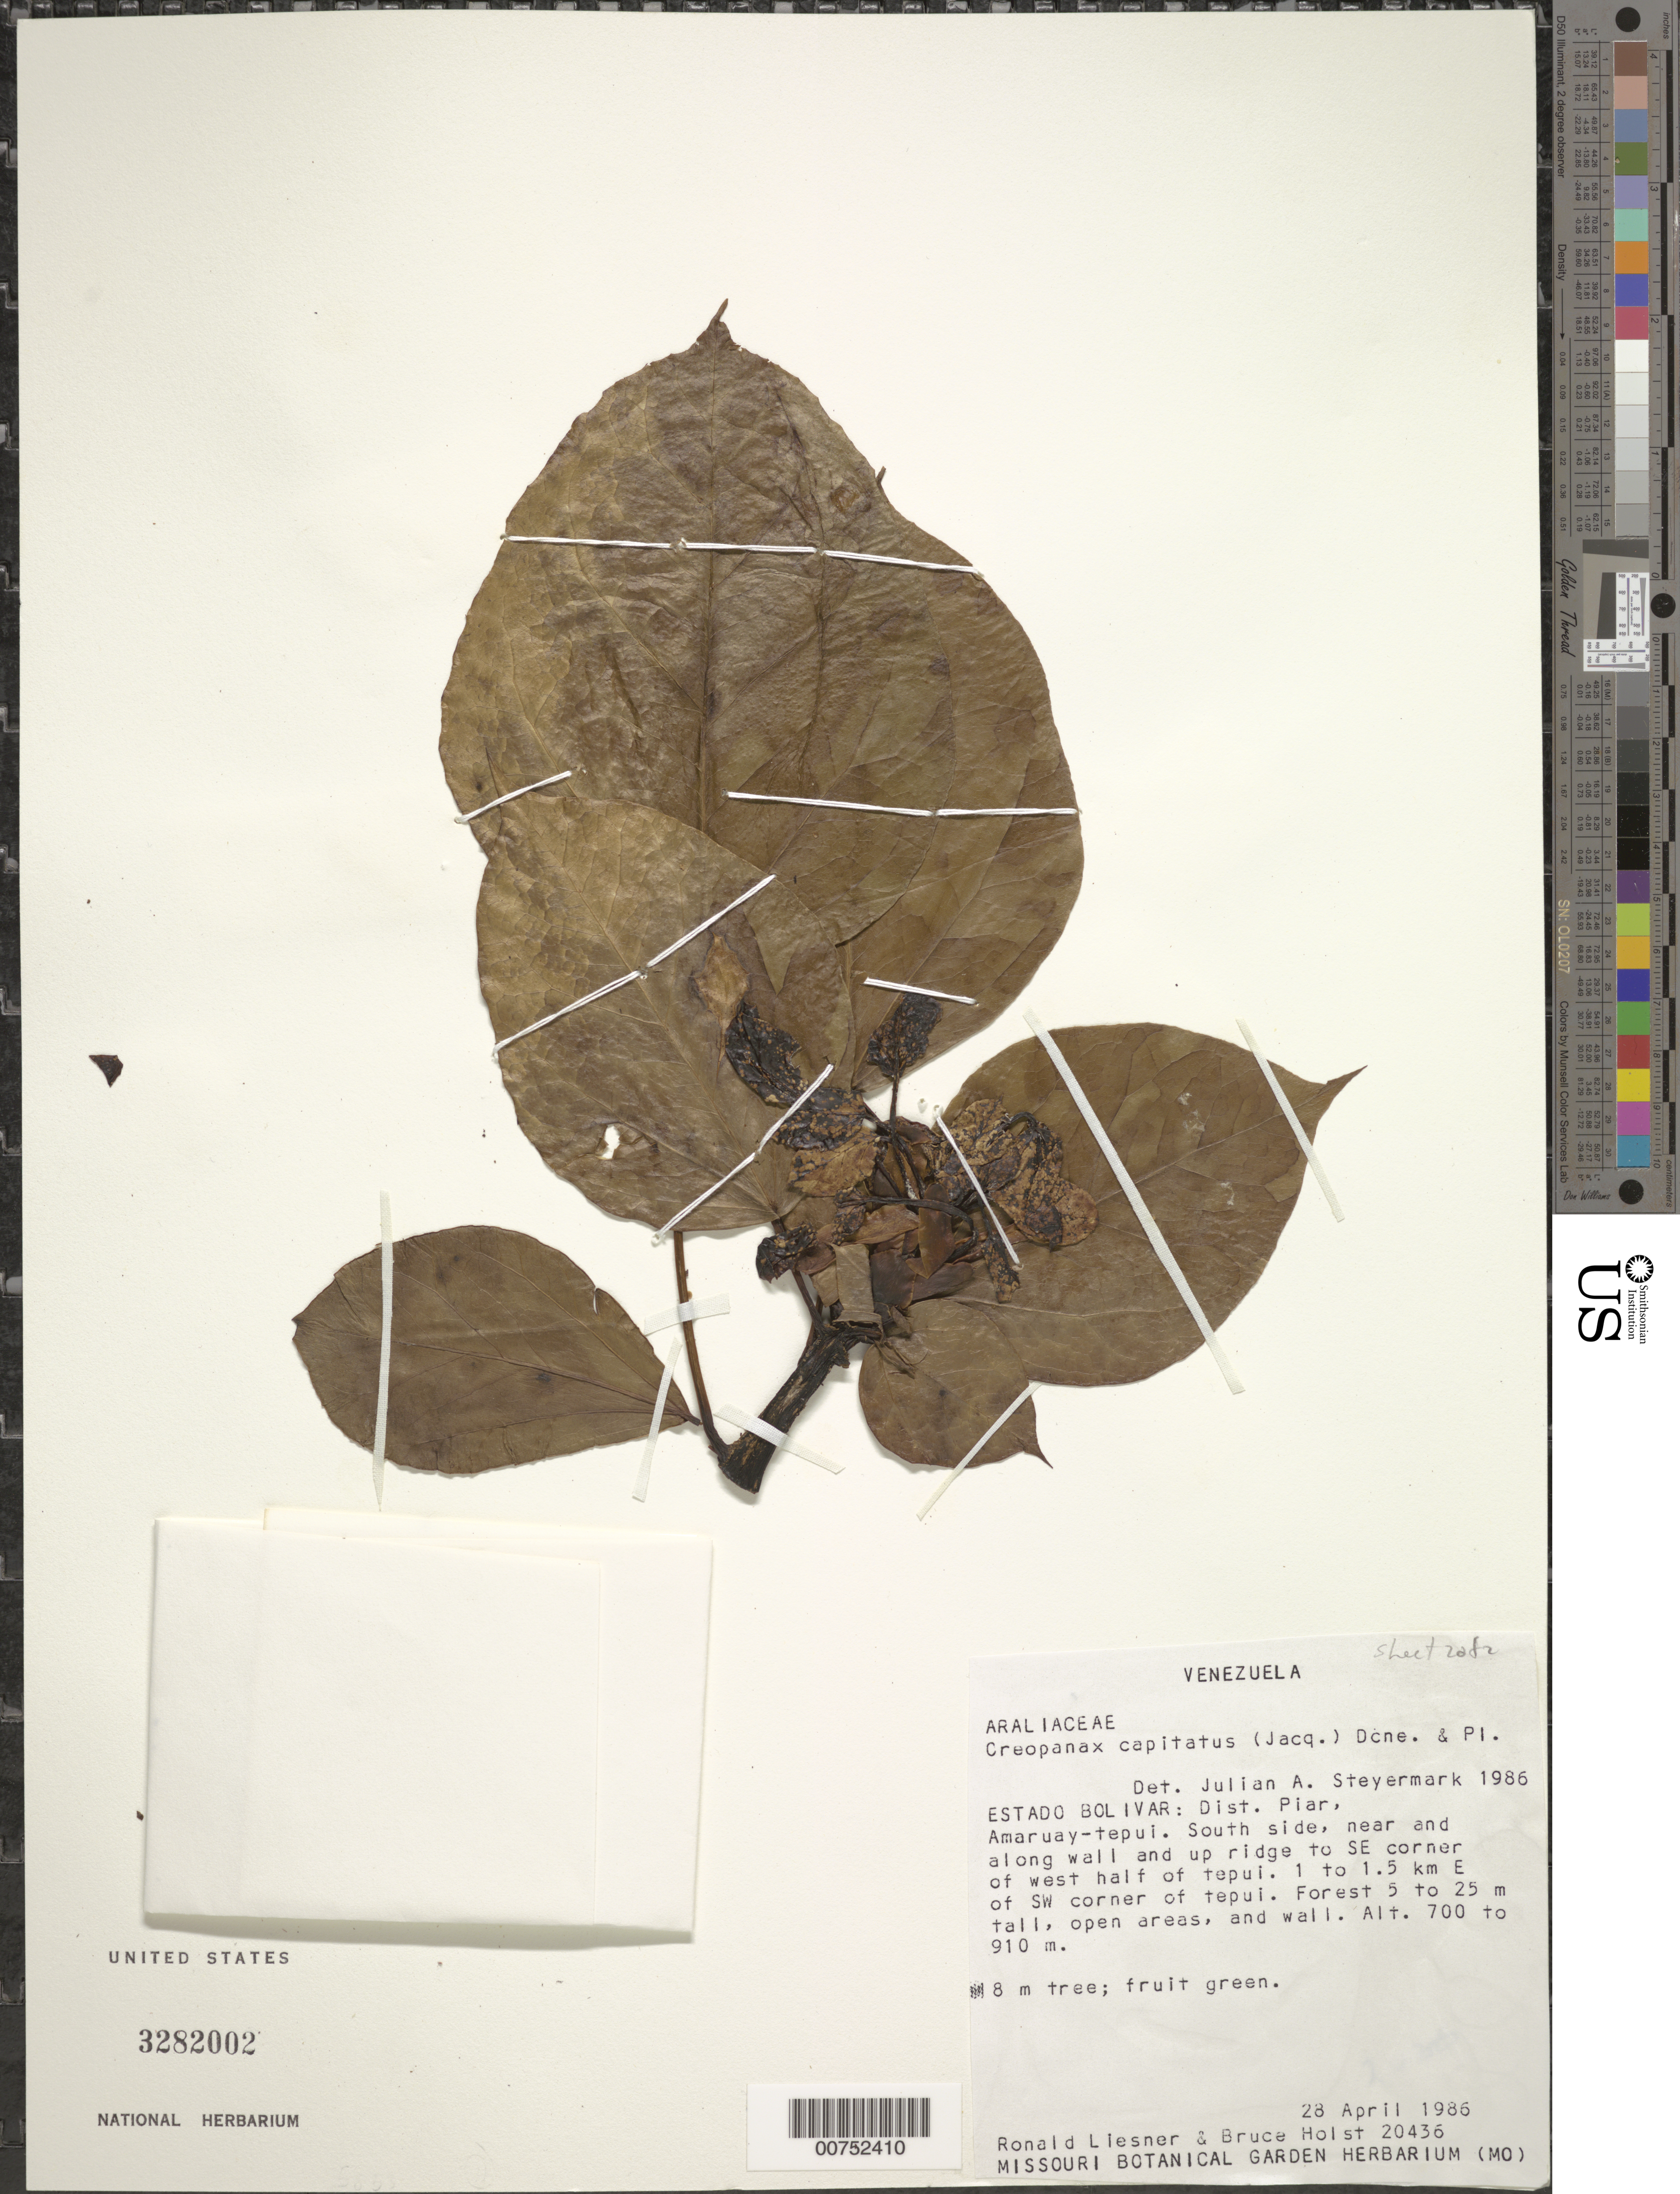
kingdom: Plantae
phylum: Tracheophyta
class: Magnoliopsida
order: Apiales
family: Araliaceae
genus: Oreopanax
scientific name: Oreopanax capitatus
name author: (Jacq.) Decne. & Planch.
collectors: R. L. Liesner & B. Holst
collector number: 20436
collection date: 1986-04-28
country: Venezuela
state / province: Bolivar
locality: Dist. Piar, Amaruay-tepui. South side, near and along wall and up ridge to SE corner of west half of tepui. 1 to 1.5 km E of SW corner of tepui.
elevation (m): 700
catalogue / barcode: US 3282002